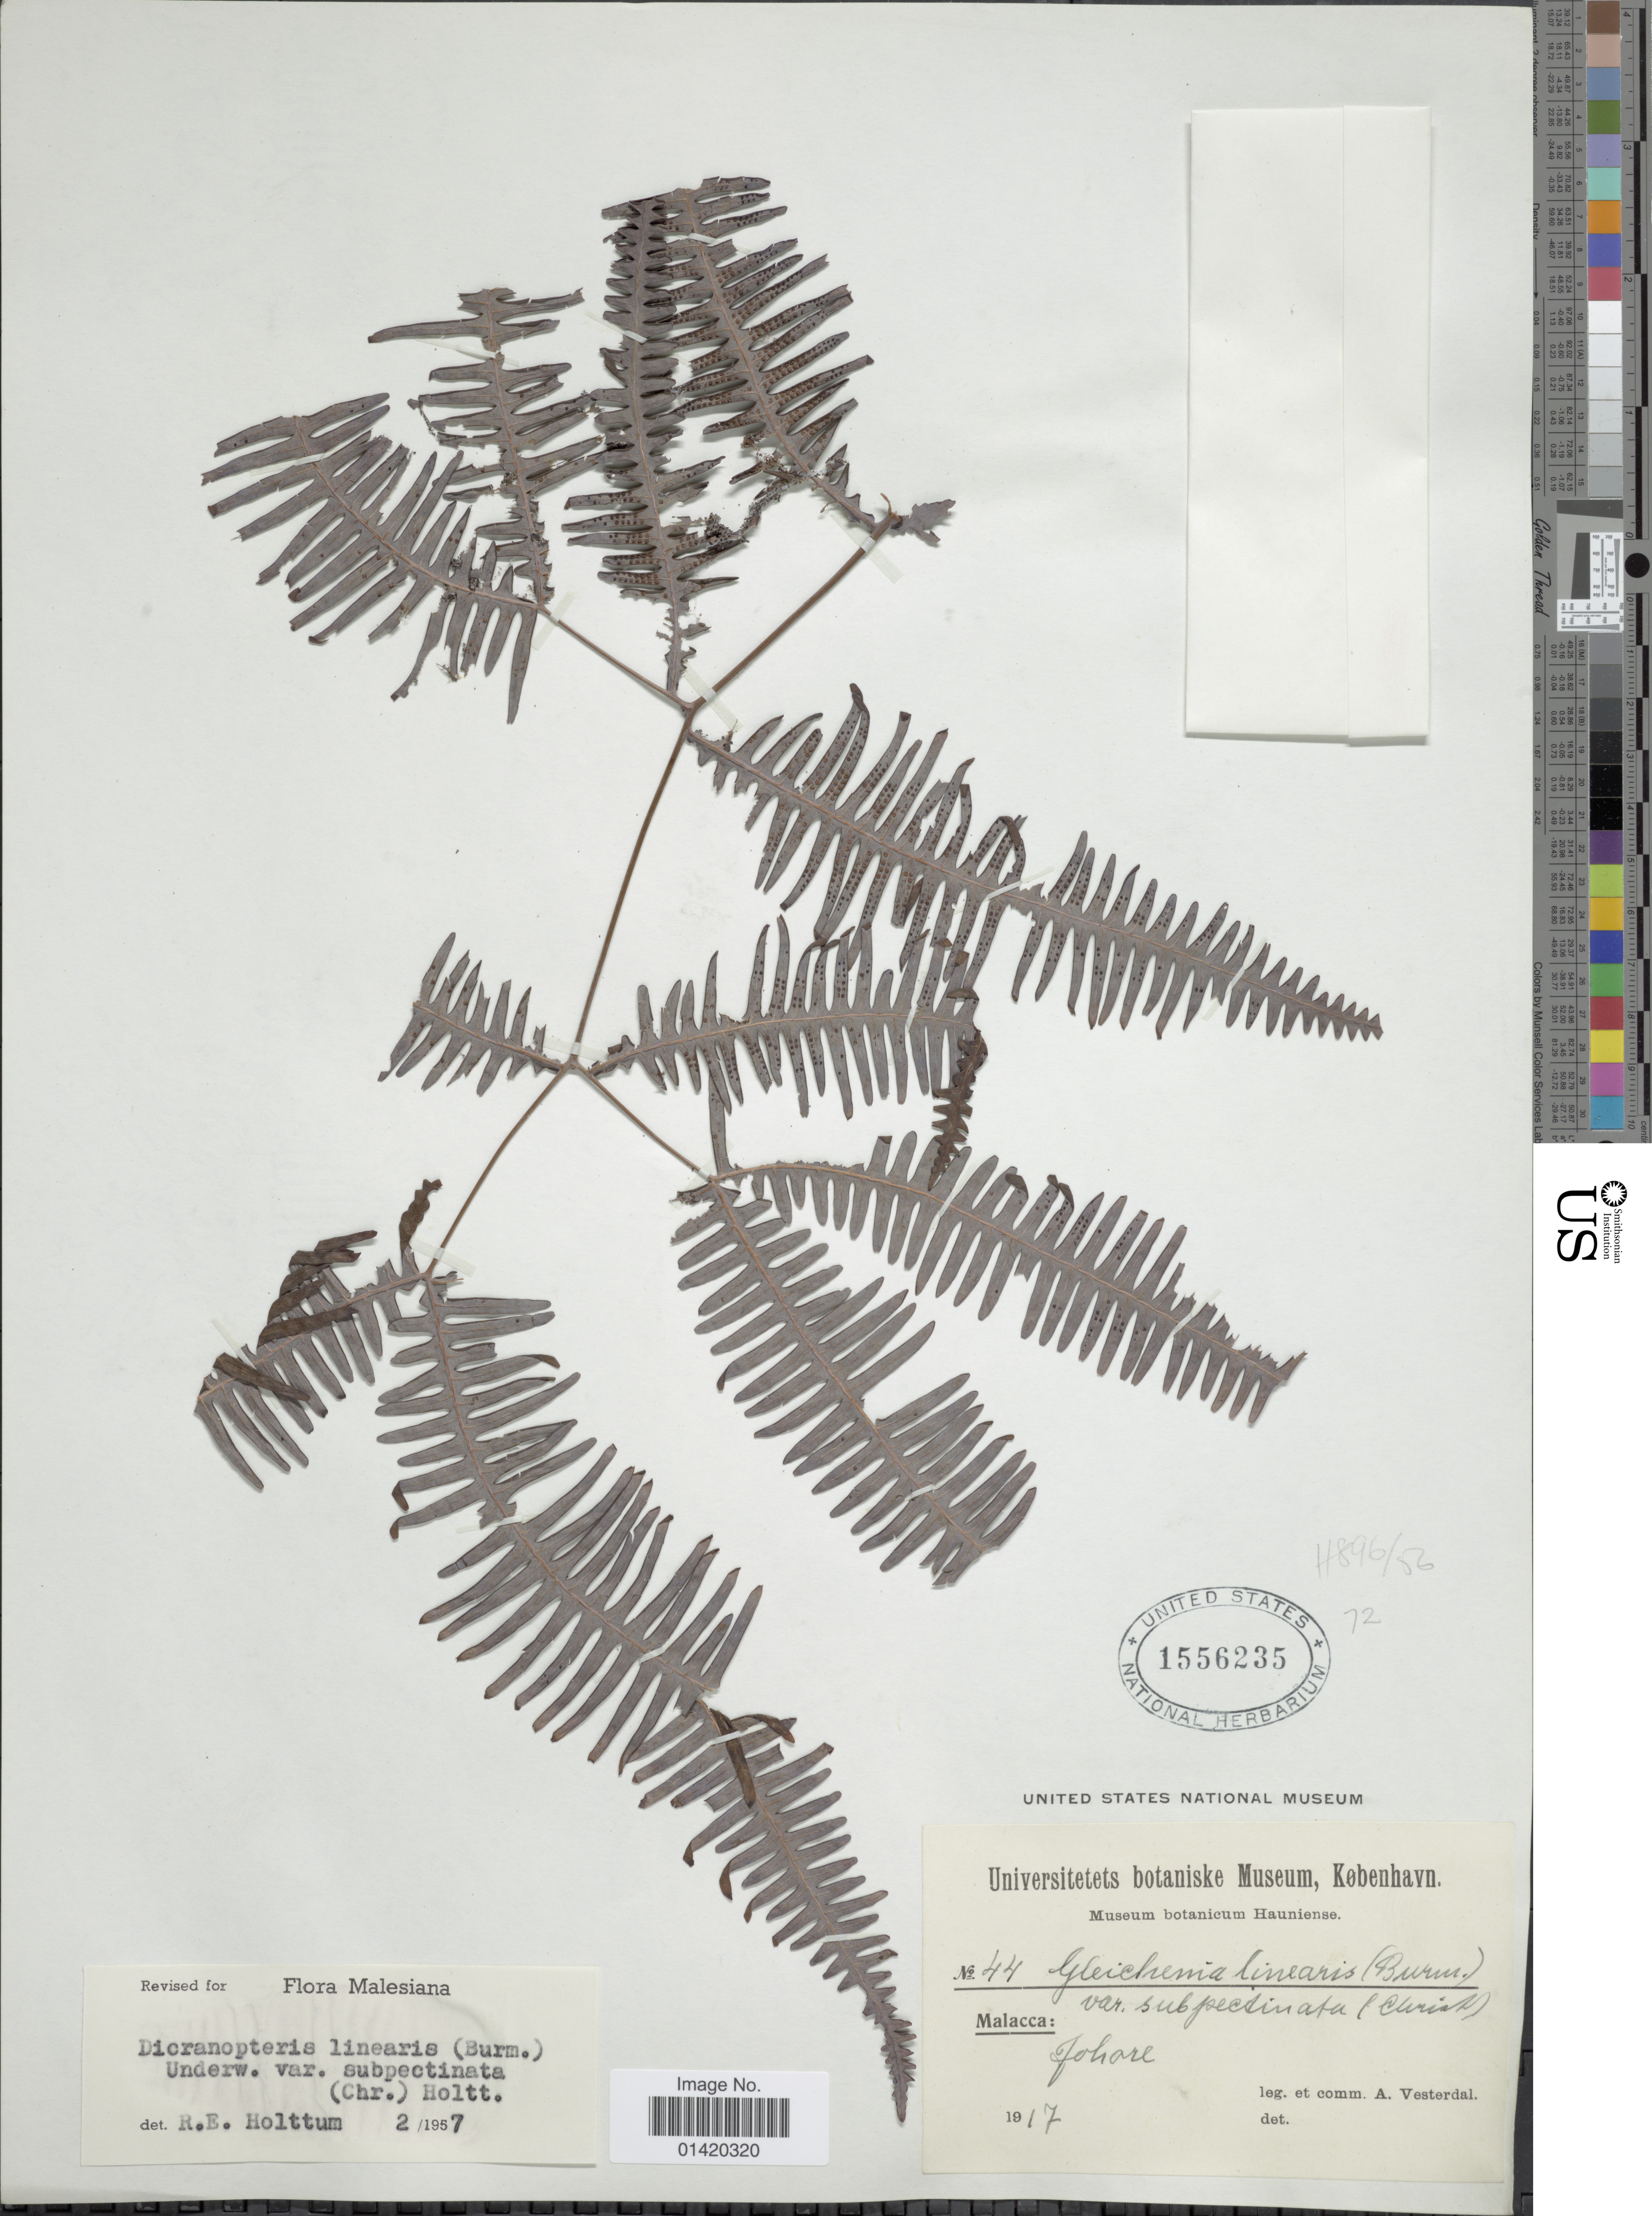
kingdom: Plantae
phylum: Tracheophyta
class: Polypodiopsida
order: Gleicheniales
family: Gleicheniaceae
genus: Dicranopteris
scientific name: Dicranopteris linearis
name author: (Burm. f.) Underw.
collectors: A. Vesterdal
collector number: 44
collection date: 1917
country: Malaysia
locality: Malacca: Johor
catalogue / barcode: US 1556235